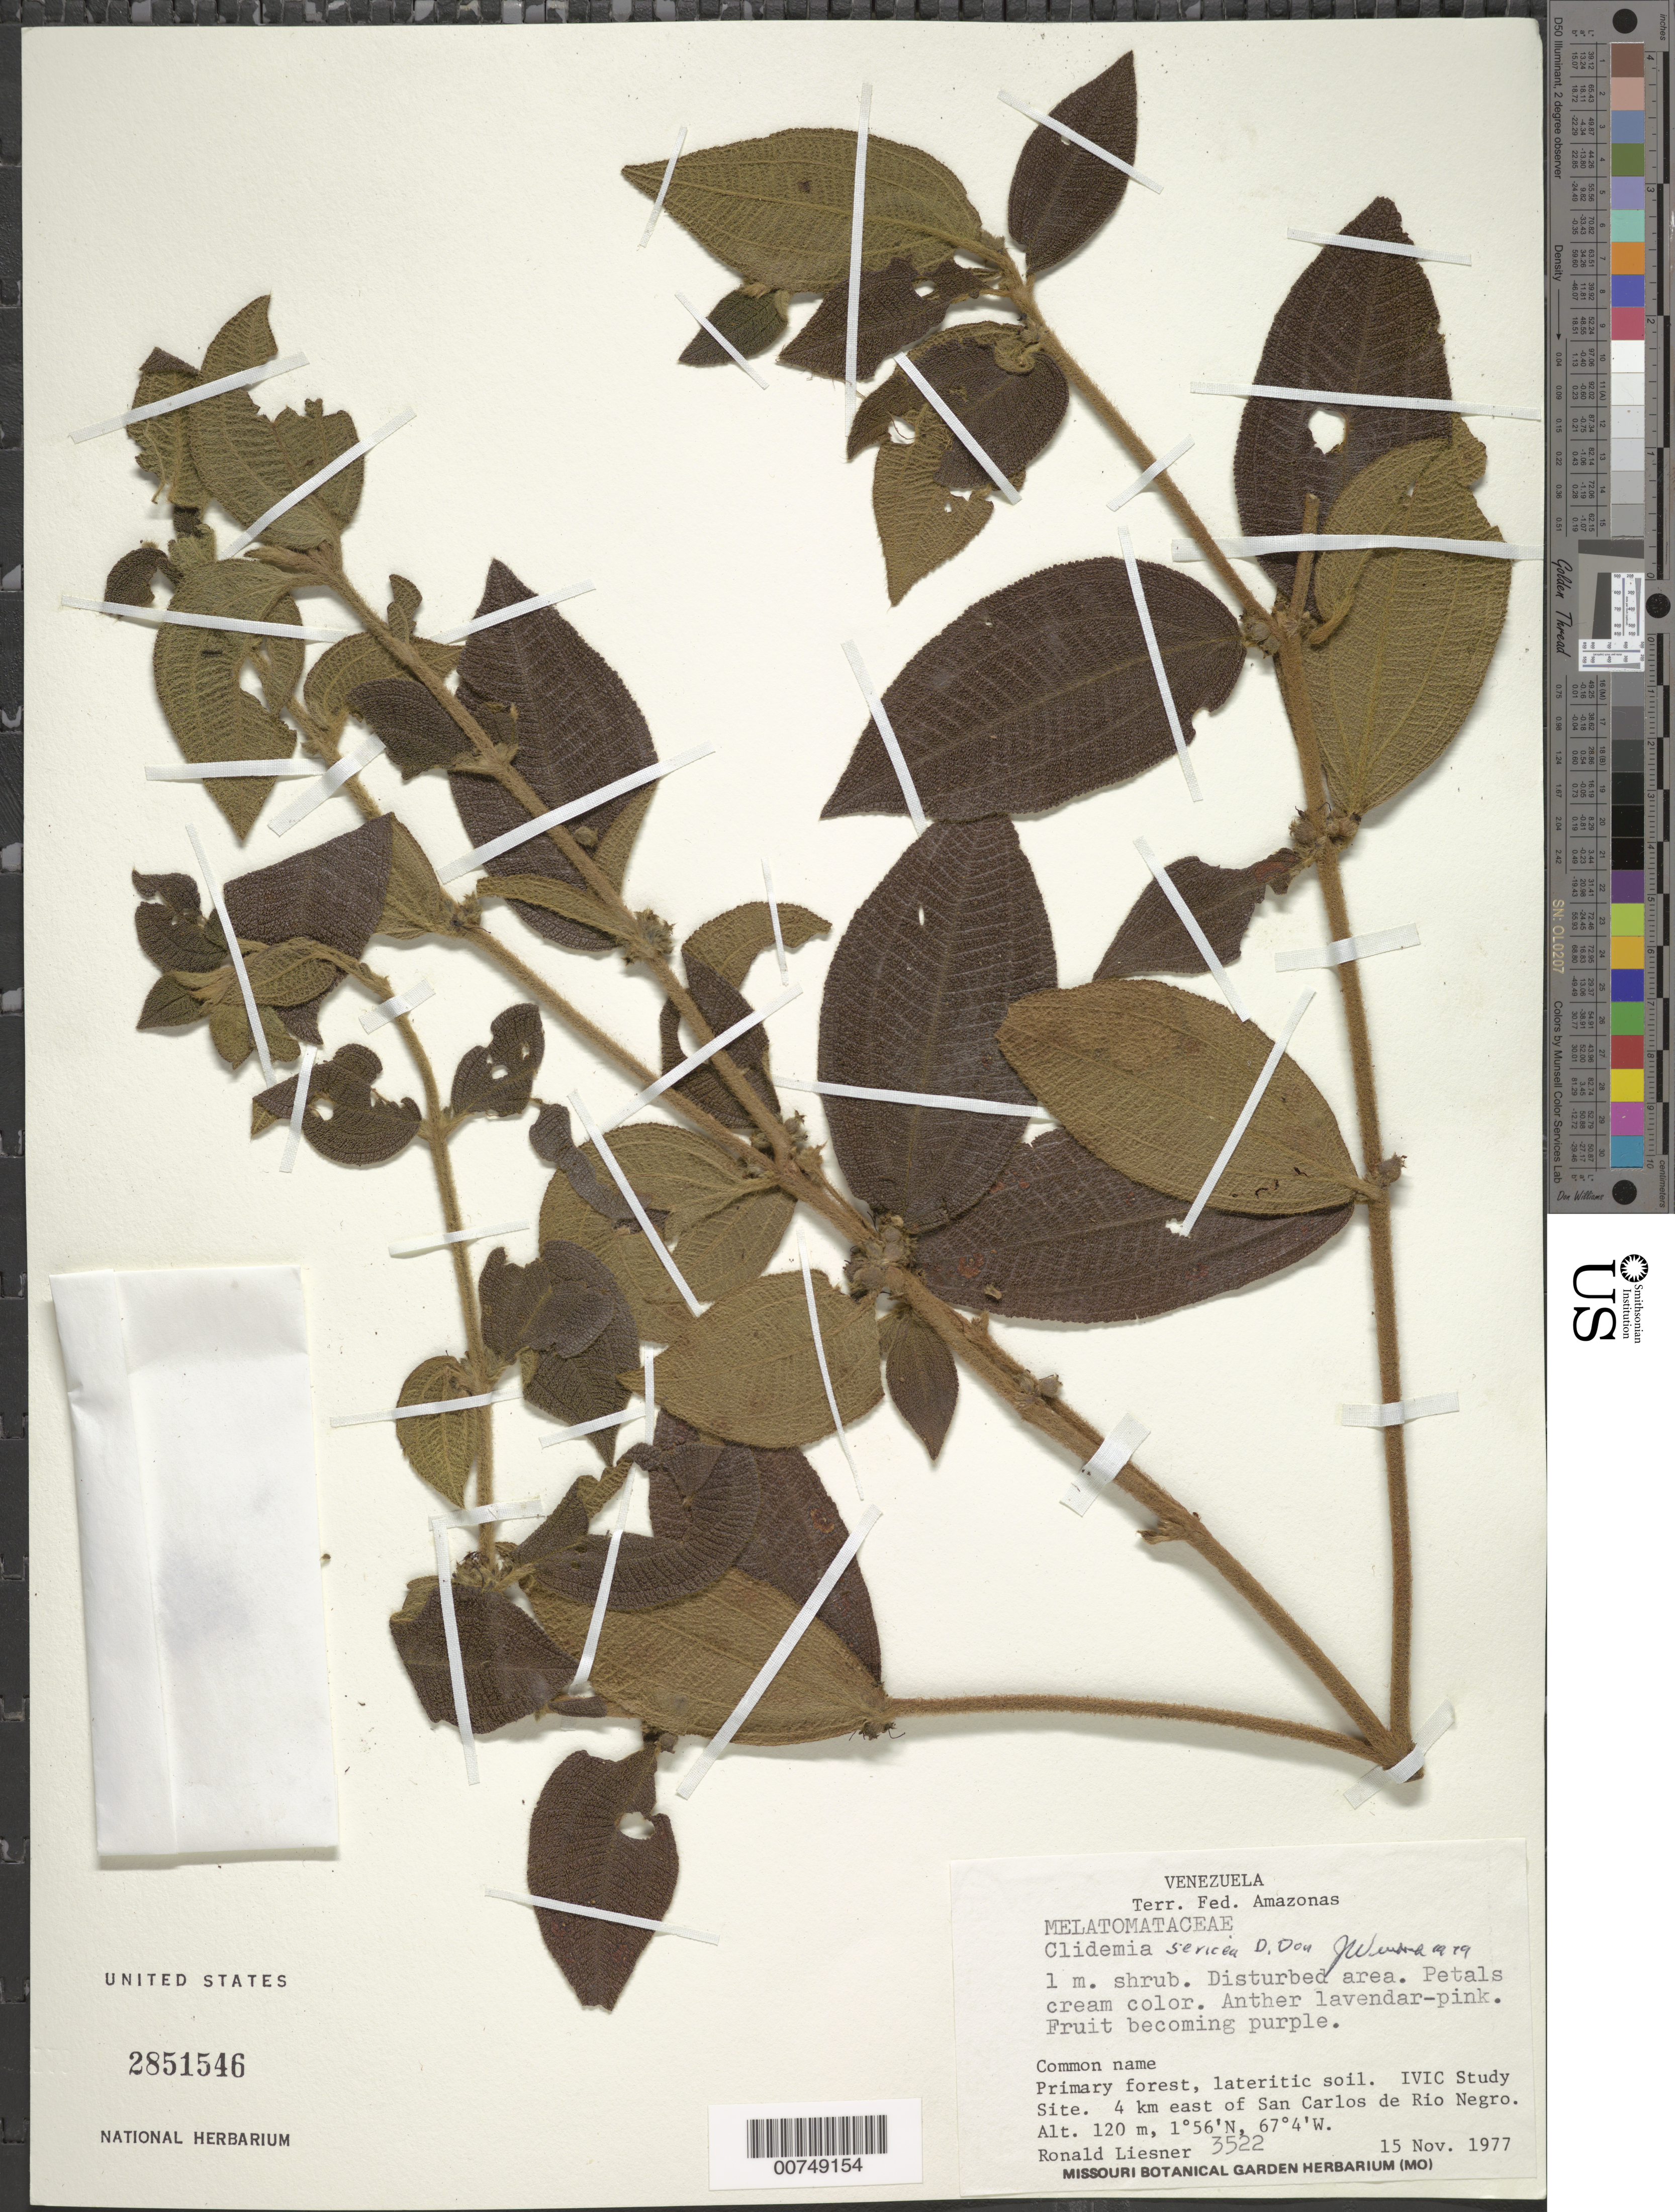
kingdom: Plantae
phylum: Tracheophyta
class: Magnoliopsida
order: Myrtales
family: Melastomataceae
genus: Clidemia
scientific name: Clidemia sericea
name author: D. Don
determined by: Wurdack, John J., (US), US (UNITED STATES)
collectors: R. L. Liesner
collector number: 3522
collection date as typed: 15-Nov-77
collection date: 1977-11-15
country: Venezuela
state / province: Amazonas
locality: San Carlos de Río Negro, 4 km E of; IVIC Study Area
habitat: Primary forest, lateritic soil; disturbed area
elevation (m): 120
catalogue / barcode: US 2851546